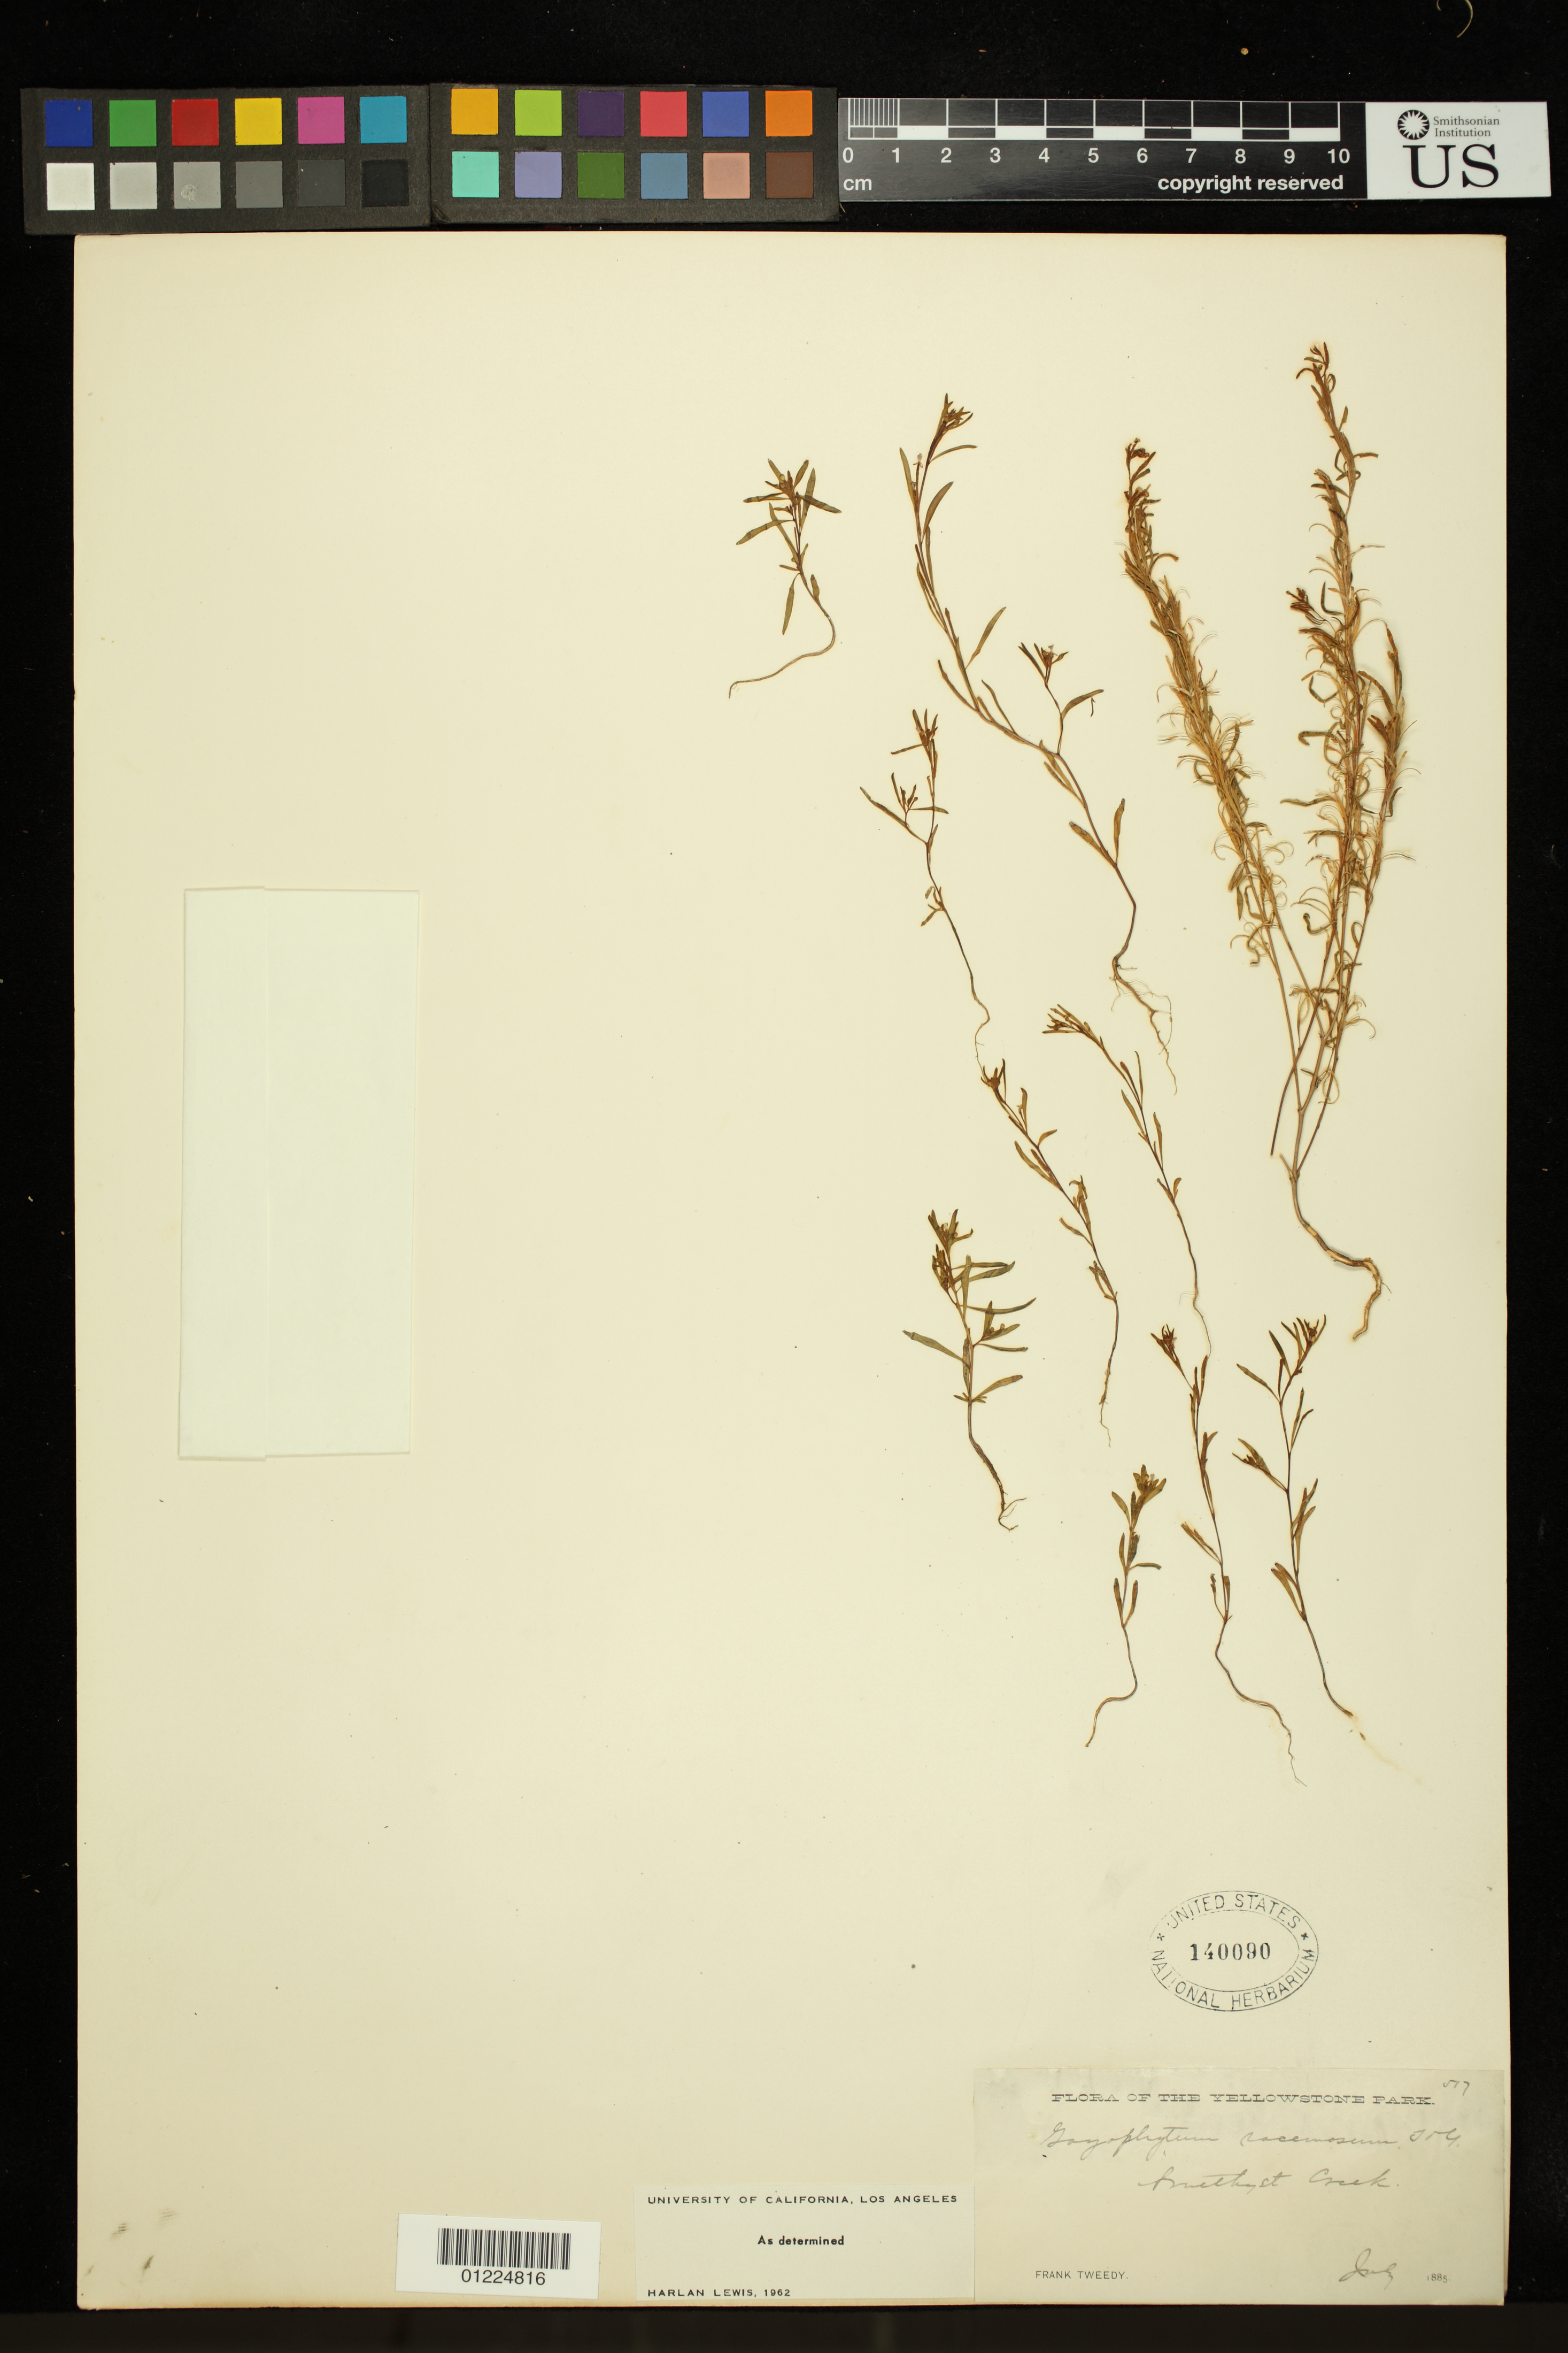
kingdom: Plantae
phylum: Tracheophyta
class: Magnoliopsida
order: Myrtales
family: Onagraceae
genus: Gayophytum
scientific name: Gayophytum racemosum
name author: Torr. & A. Gray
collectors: F. Tweedy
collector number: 517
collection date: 1885-07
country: United States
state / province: Wyoming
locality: Yelloystone Park, [..] Creek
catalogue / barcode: US 140090